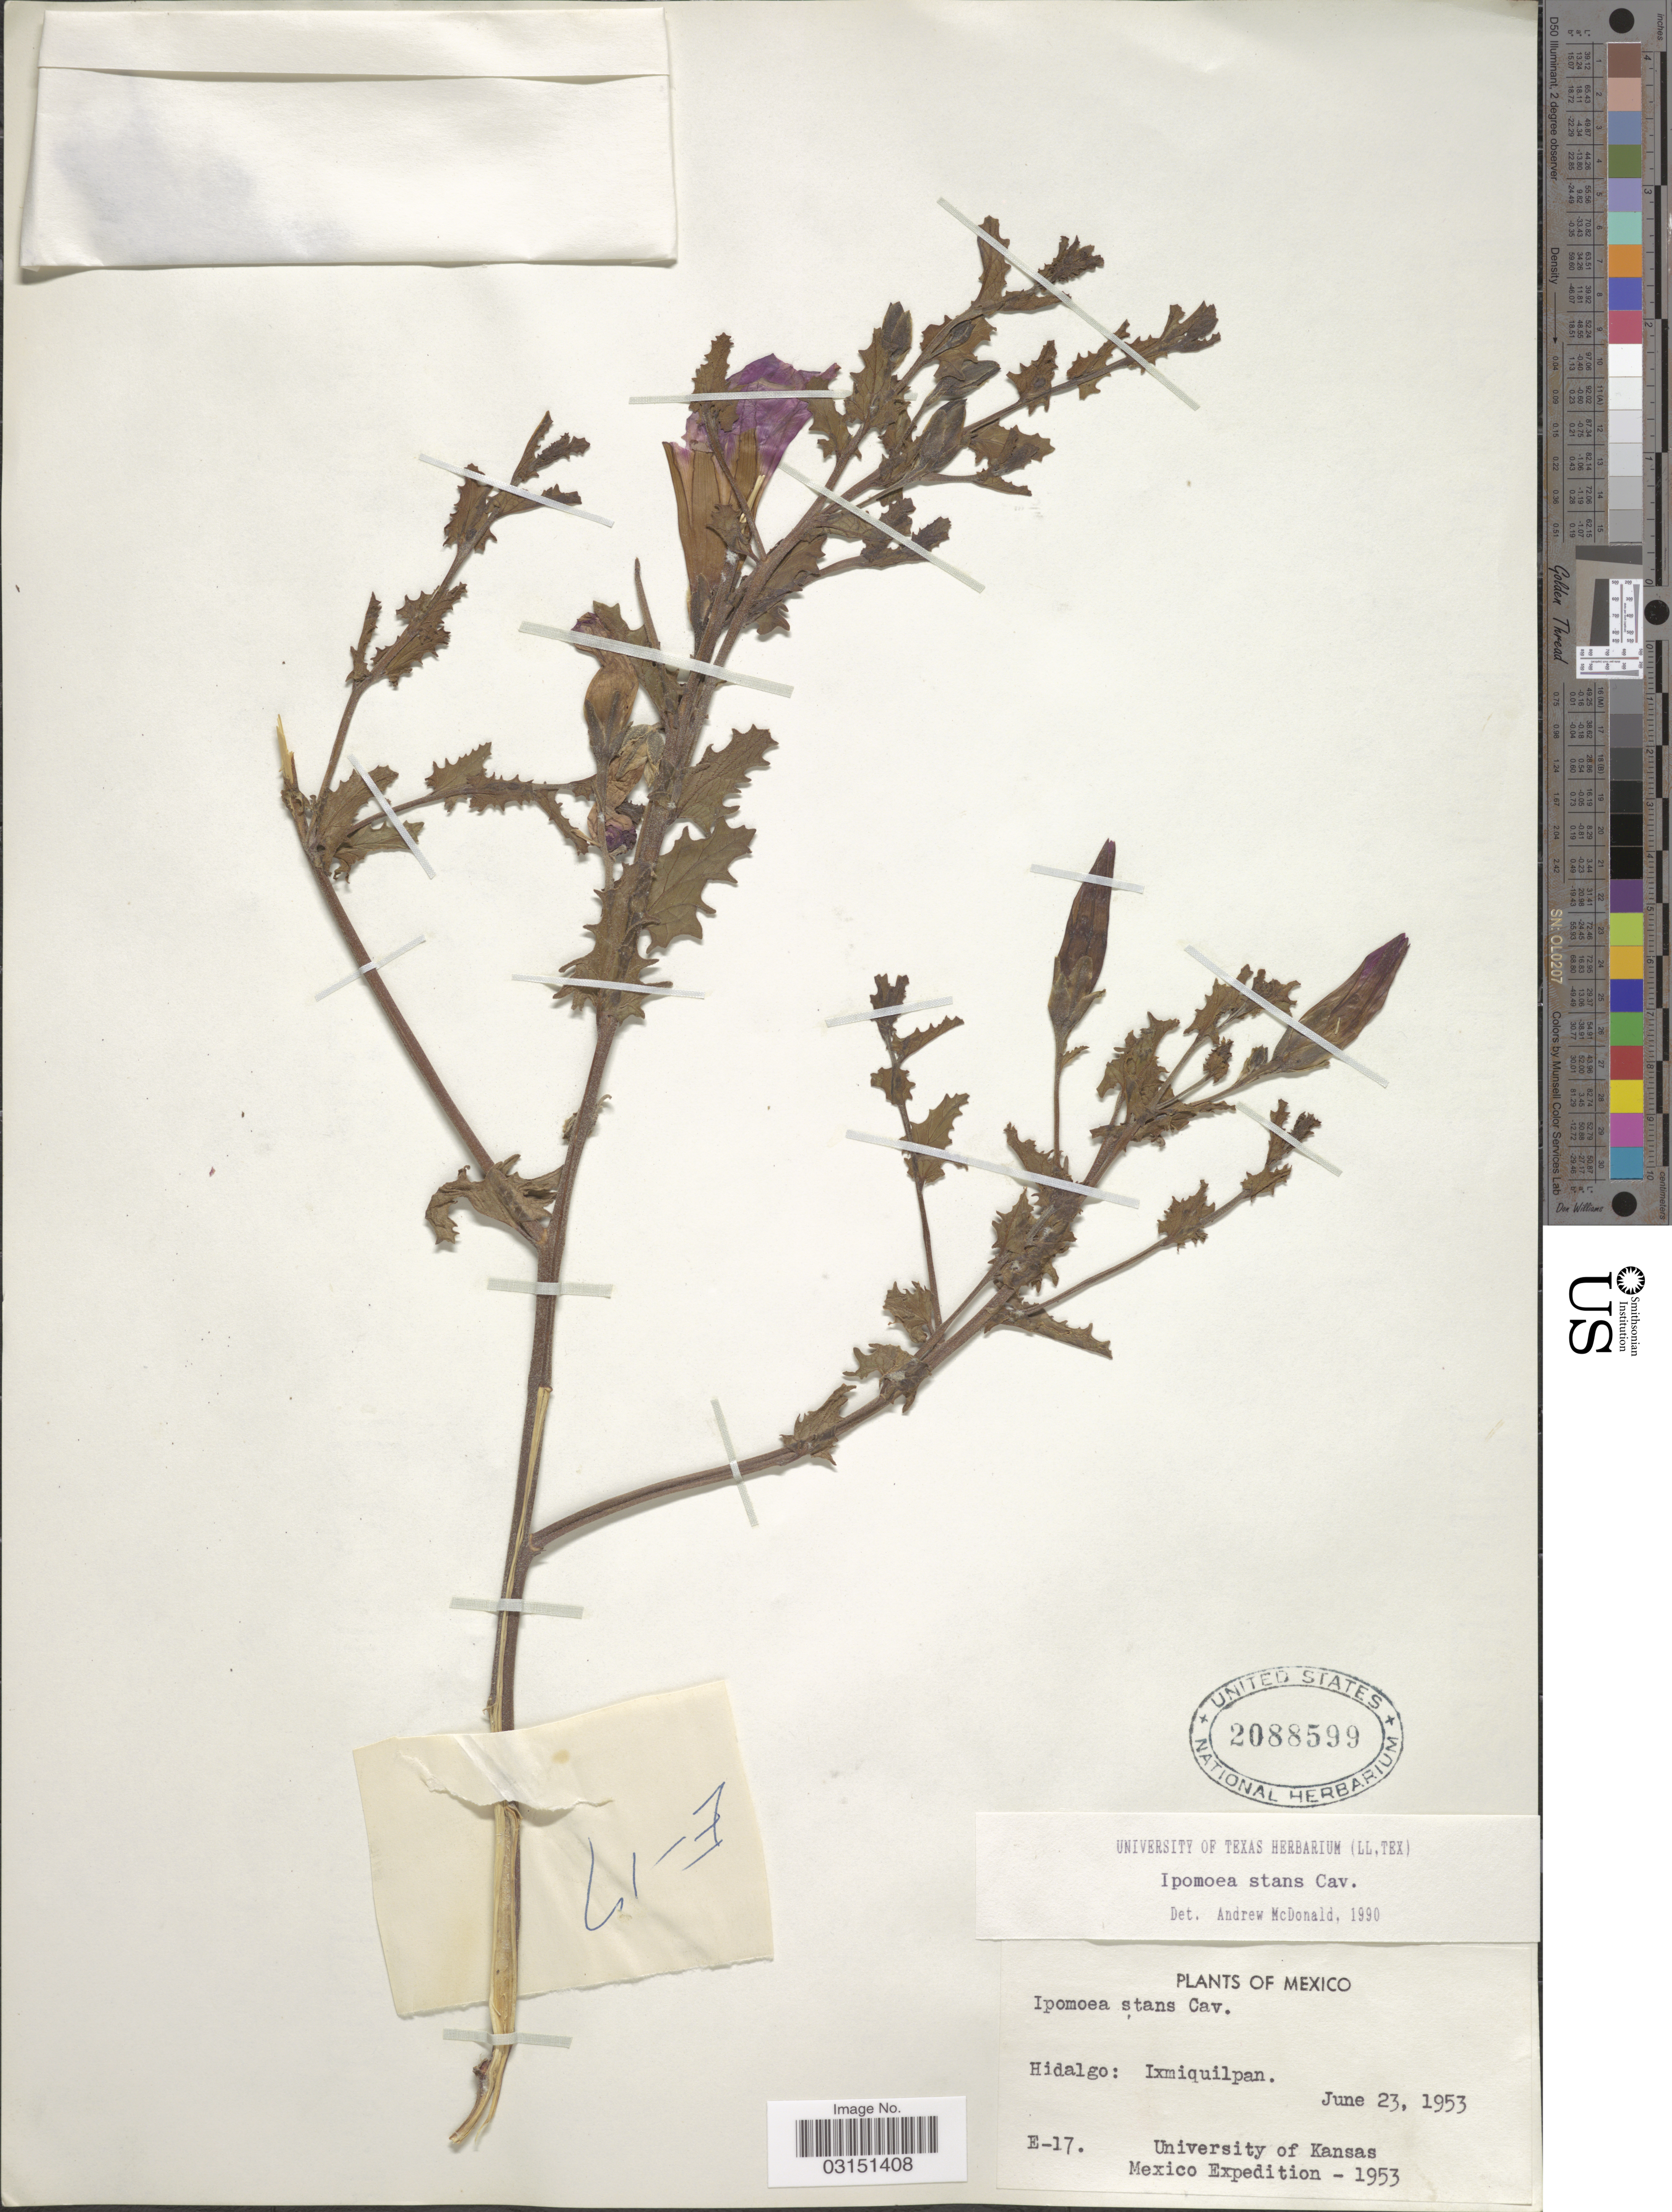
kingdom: Plantae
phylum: Tracheophyta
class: Magnoliopsida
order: Solanales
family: Convolvulaceae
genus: Ipomoea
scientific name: Ipomoea stans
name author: Cav.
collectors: University of Kansas Mexico Expedition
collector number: E-17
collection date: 1953-06-23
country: Mexico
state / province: Hidalgo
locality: Ixmiquilpan.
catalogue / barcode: US 2088599